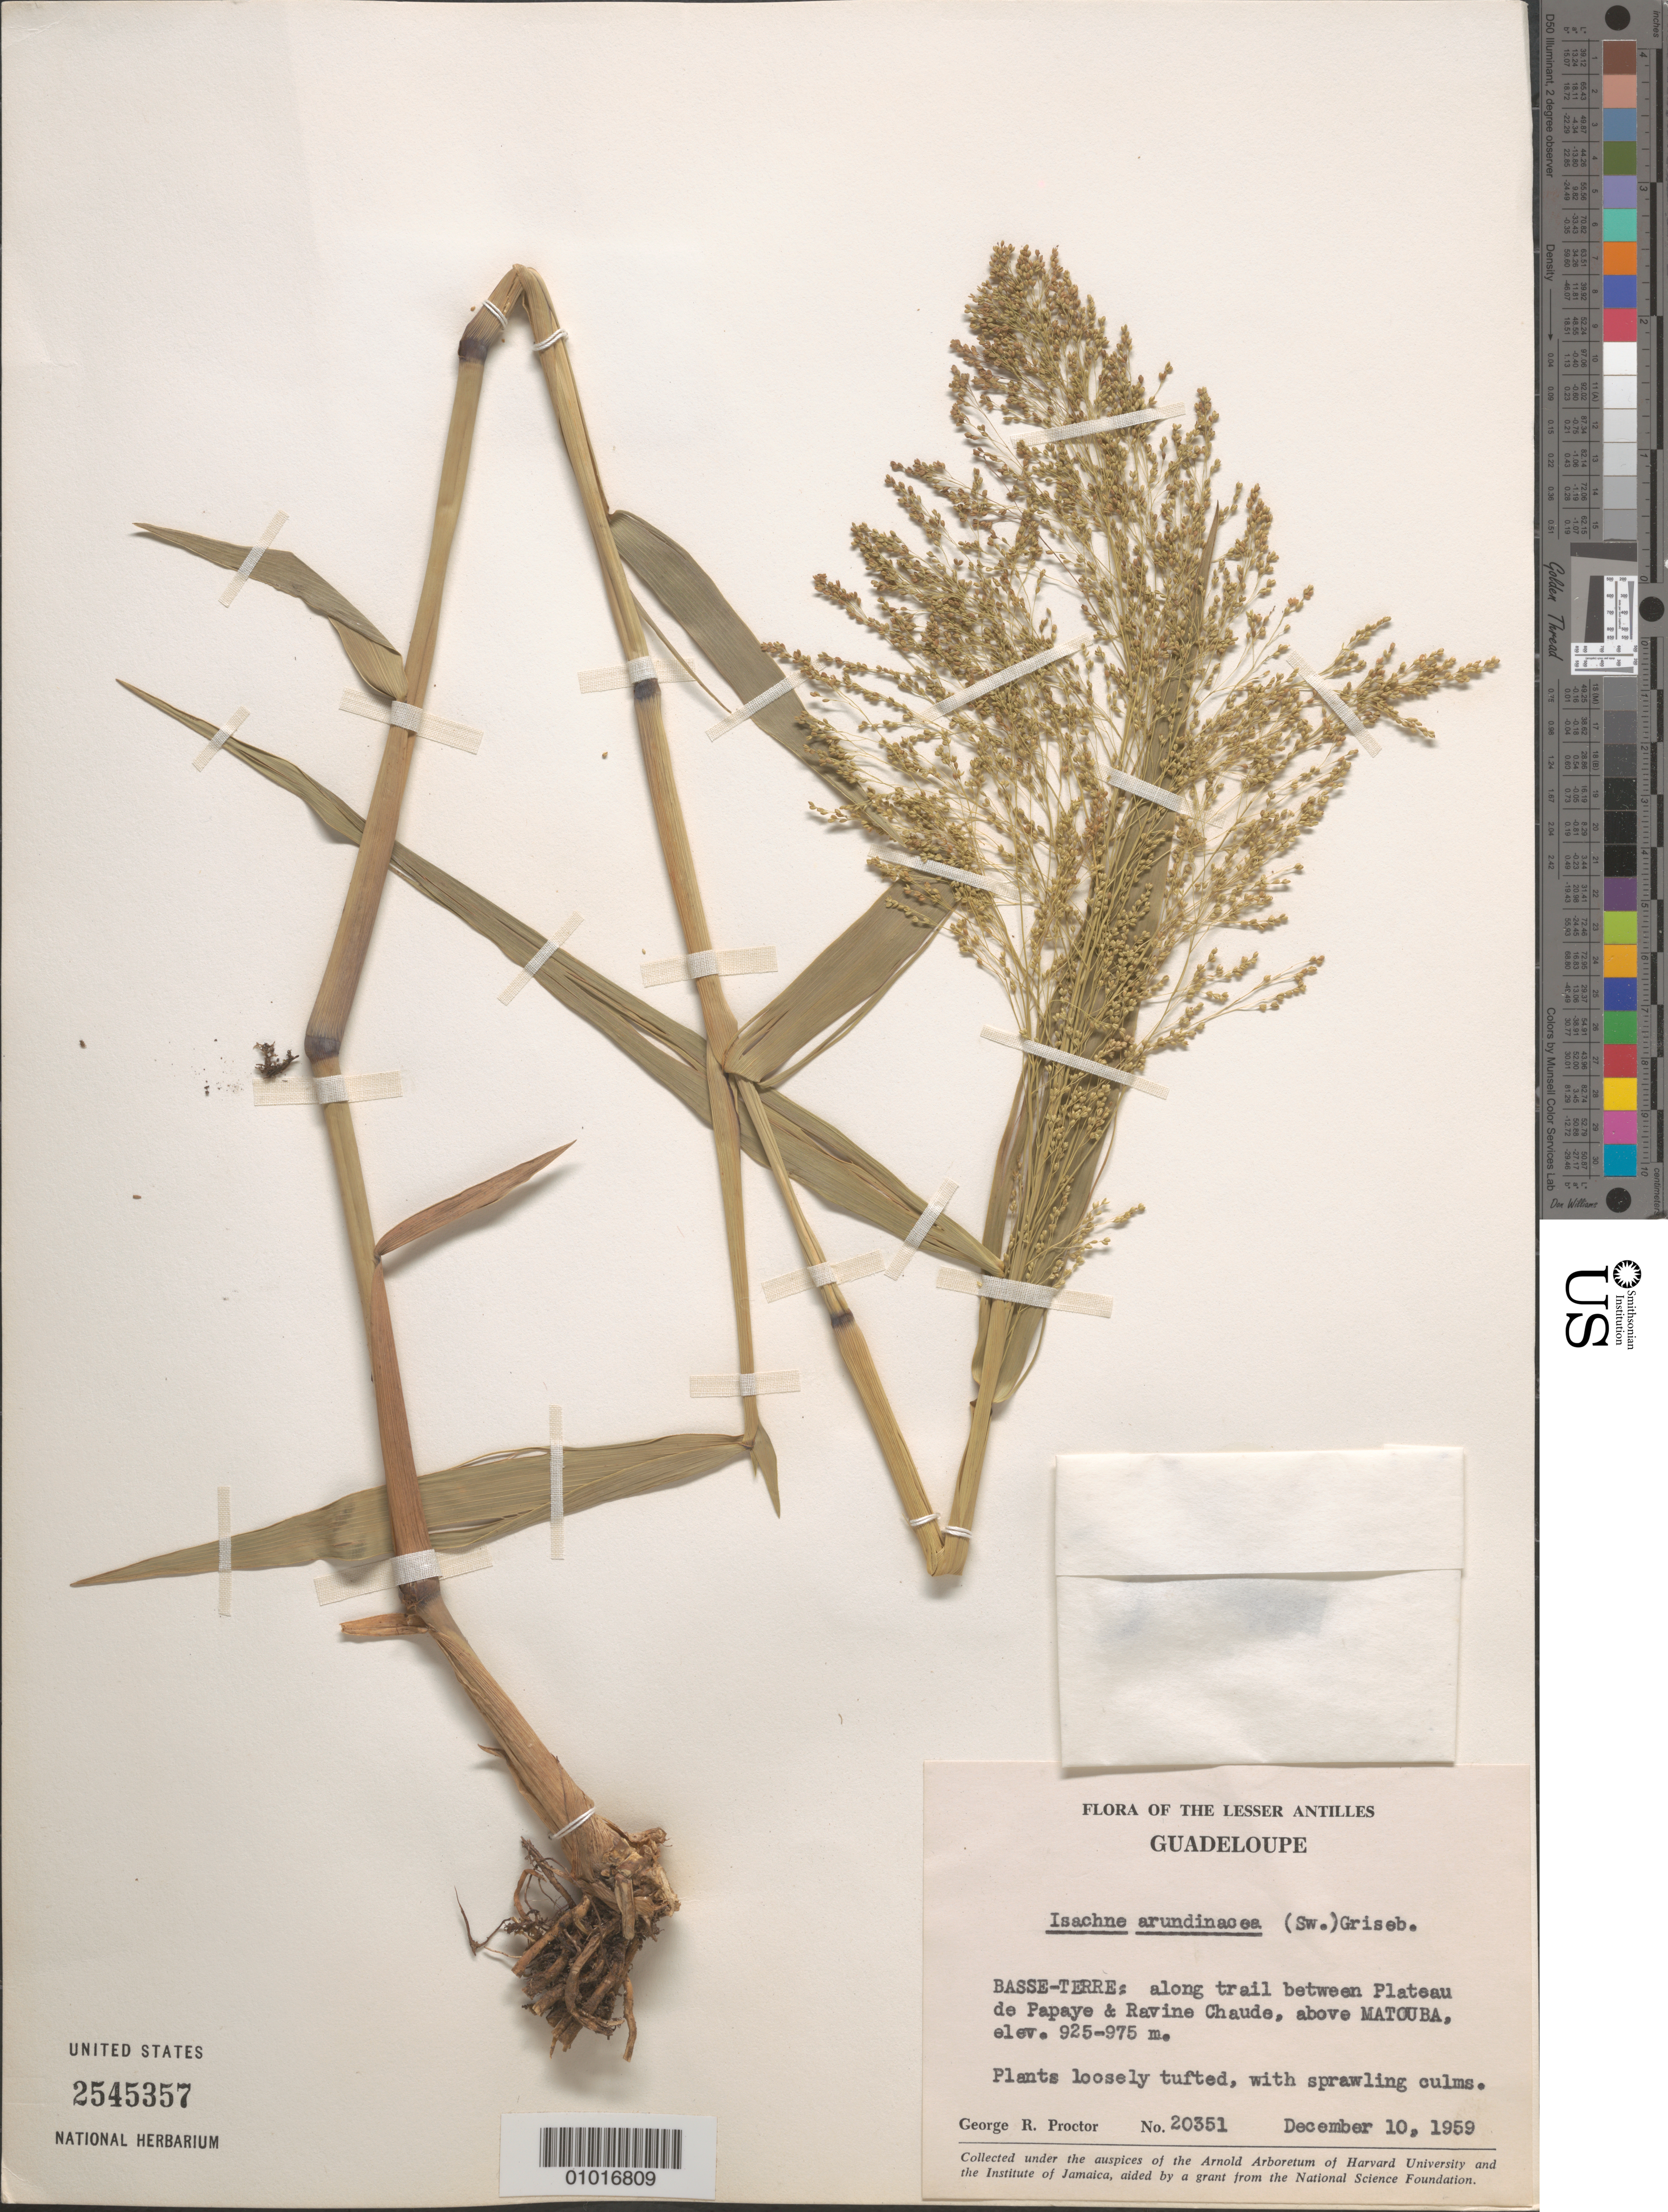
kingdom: Plantae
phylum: Tracheophyta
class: Liliopsida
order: Poales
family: Poaceae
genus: Isachne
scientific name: Isachne arundinacea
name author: (Sw.) Griseb.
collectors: G. R. Proctor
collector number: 20351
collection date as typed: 10 Dec 1959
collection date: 1959-12-10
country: Guadeloupe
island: Basse Terre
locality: Basse-Terre; along trail between Plateau de Papaye and Ravine Chaude, above Matouba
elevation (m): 925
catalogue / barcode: US 2545357